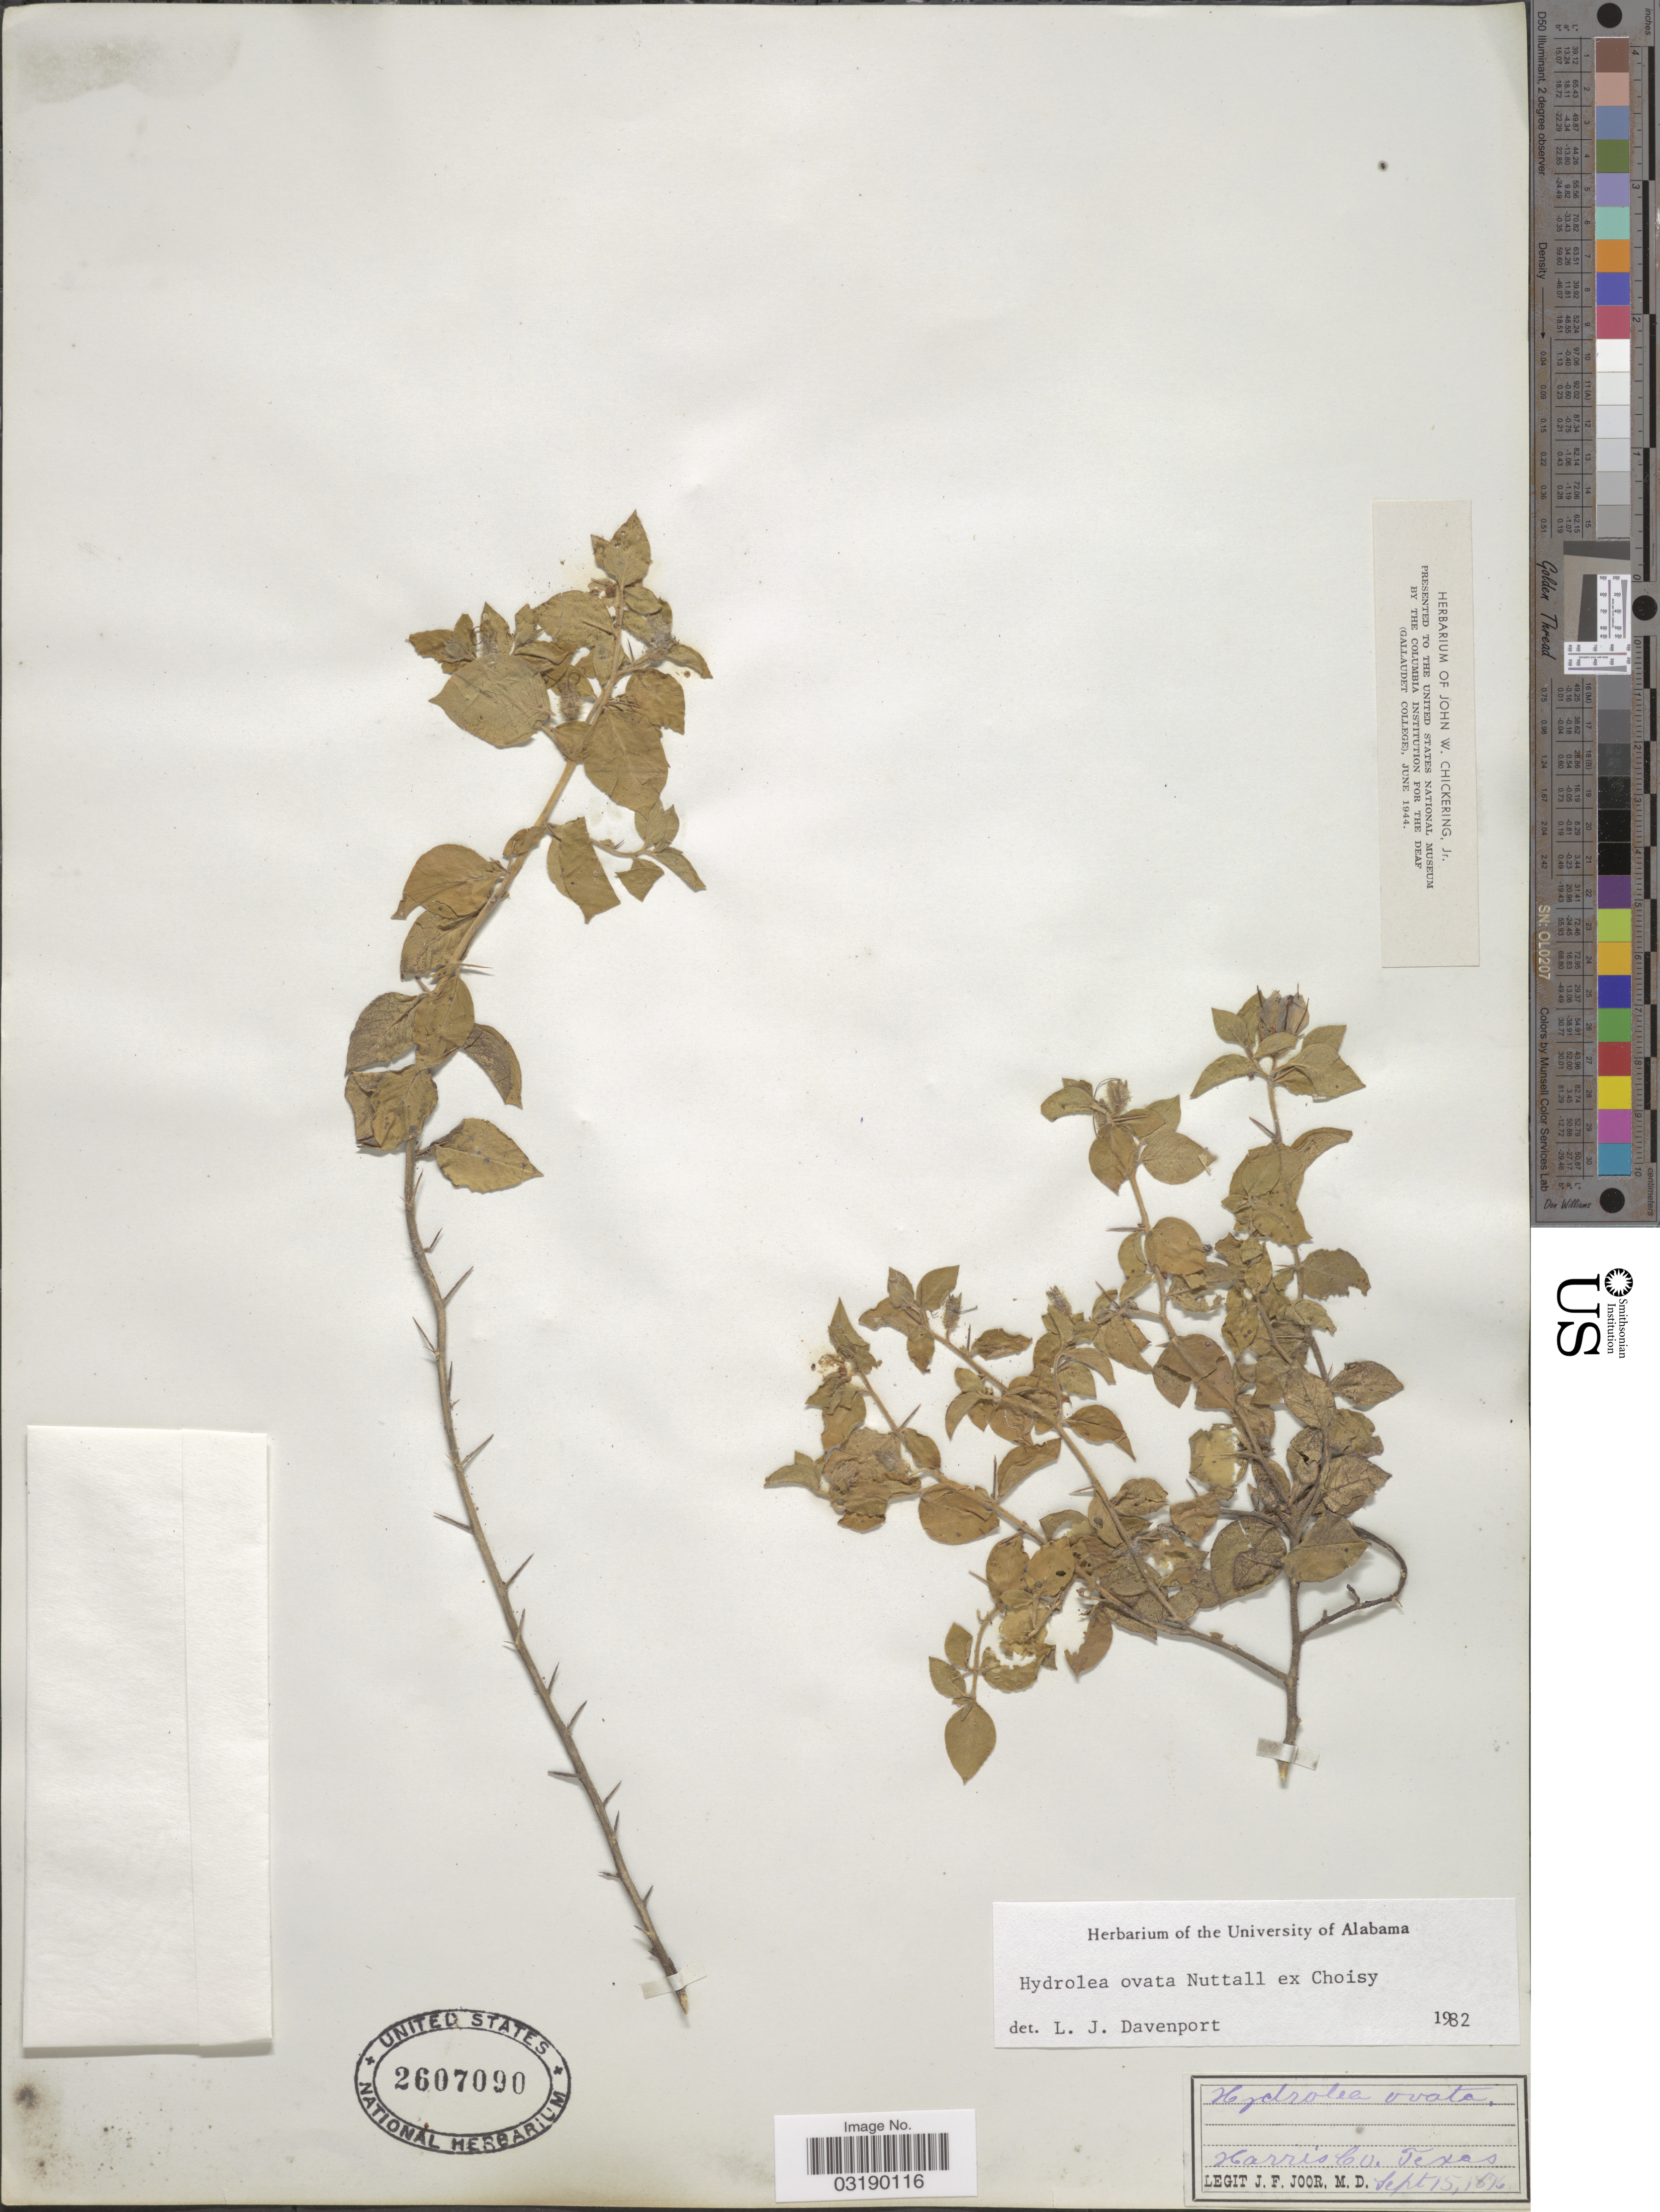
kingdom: Plantae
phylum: Tracheophyta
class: Magnoliopsida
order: Solanales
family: Hydroleaceae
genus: Hydrolea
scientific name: Hydrolea ovata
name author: Nutt. ex Choisy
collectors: J. F. Joor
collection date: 1876-09-15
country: United States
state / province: Texas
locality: Harris Co.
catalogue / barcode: US 2607090